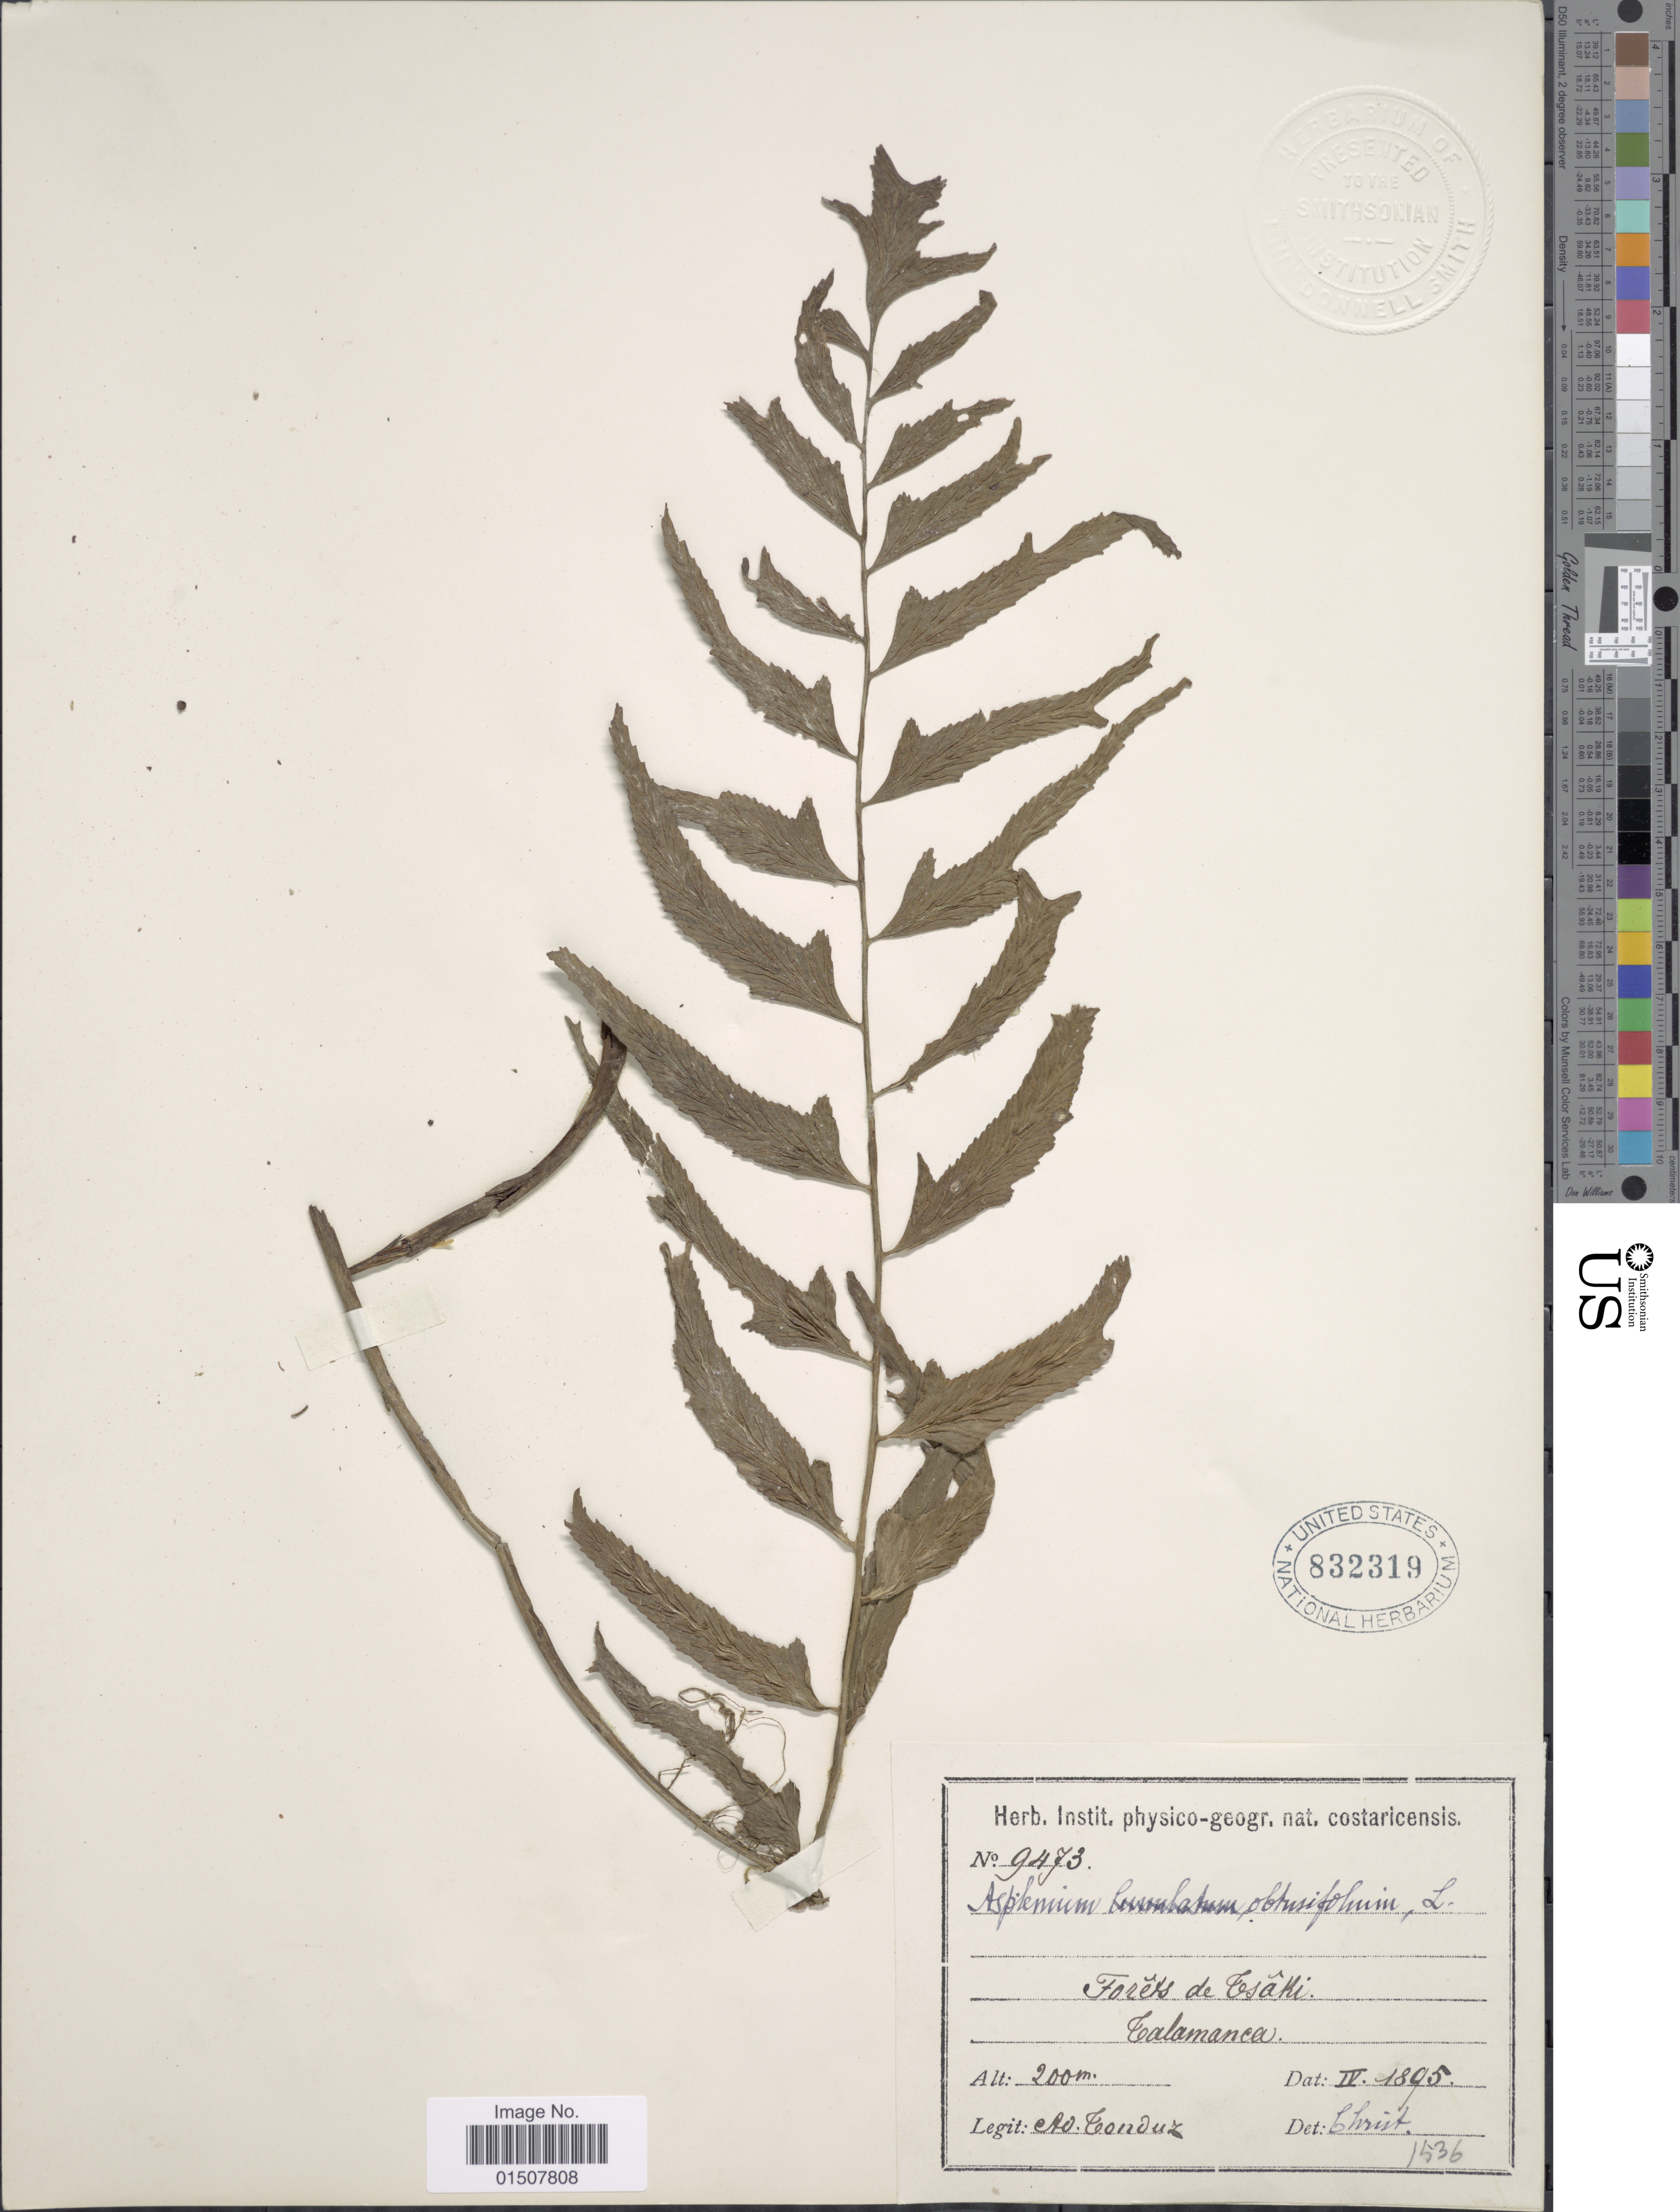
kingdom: Plantae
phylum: Tracheophyta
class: Polypodiopsida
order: Polypodiales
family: Aspleniaceae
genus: Asplenium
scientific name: Asplenium riparium Brack., nom. illeg.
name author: Brack. in Wilkes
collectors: A. Fonduz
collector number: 9473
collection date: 1895-04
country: Costa Rica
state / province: Limón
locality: Fores de Esaki. Falamanea.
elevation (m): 200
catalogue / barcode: US 832319